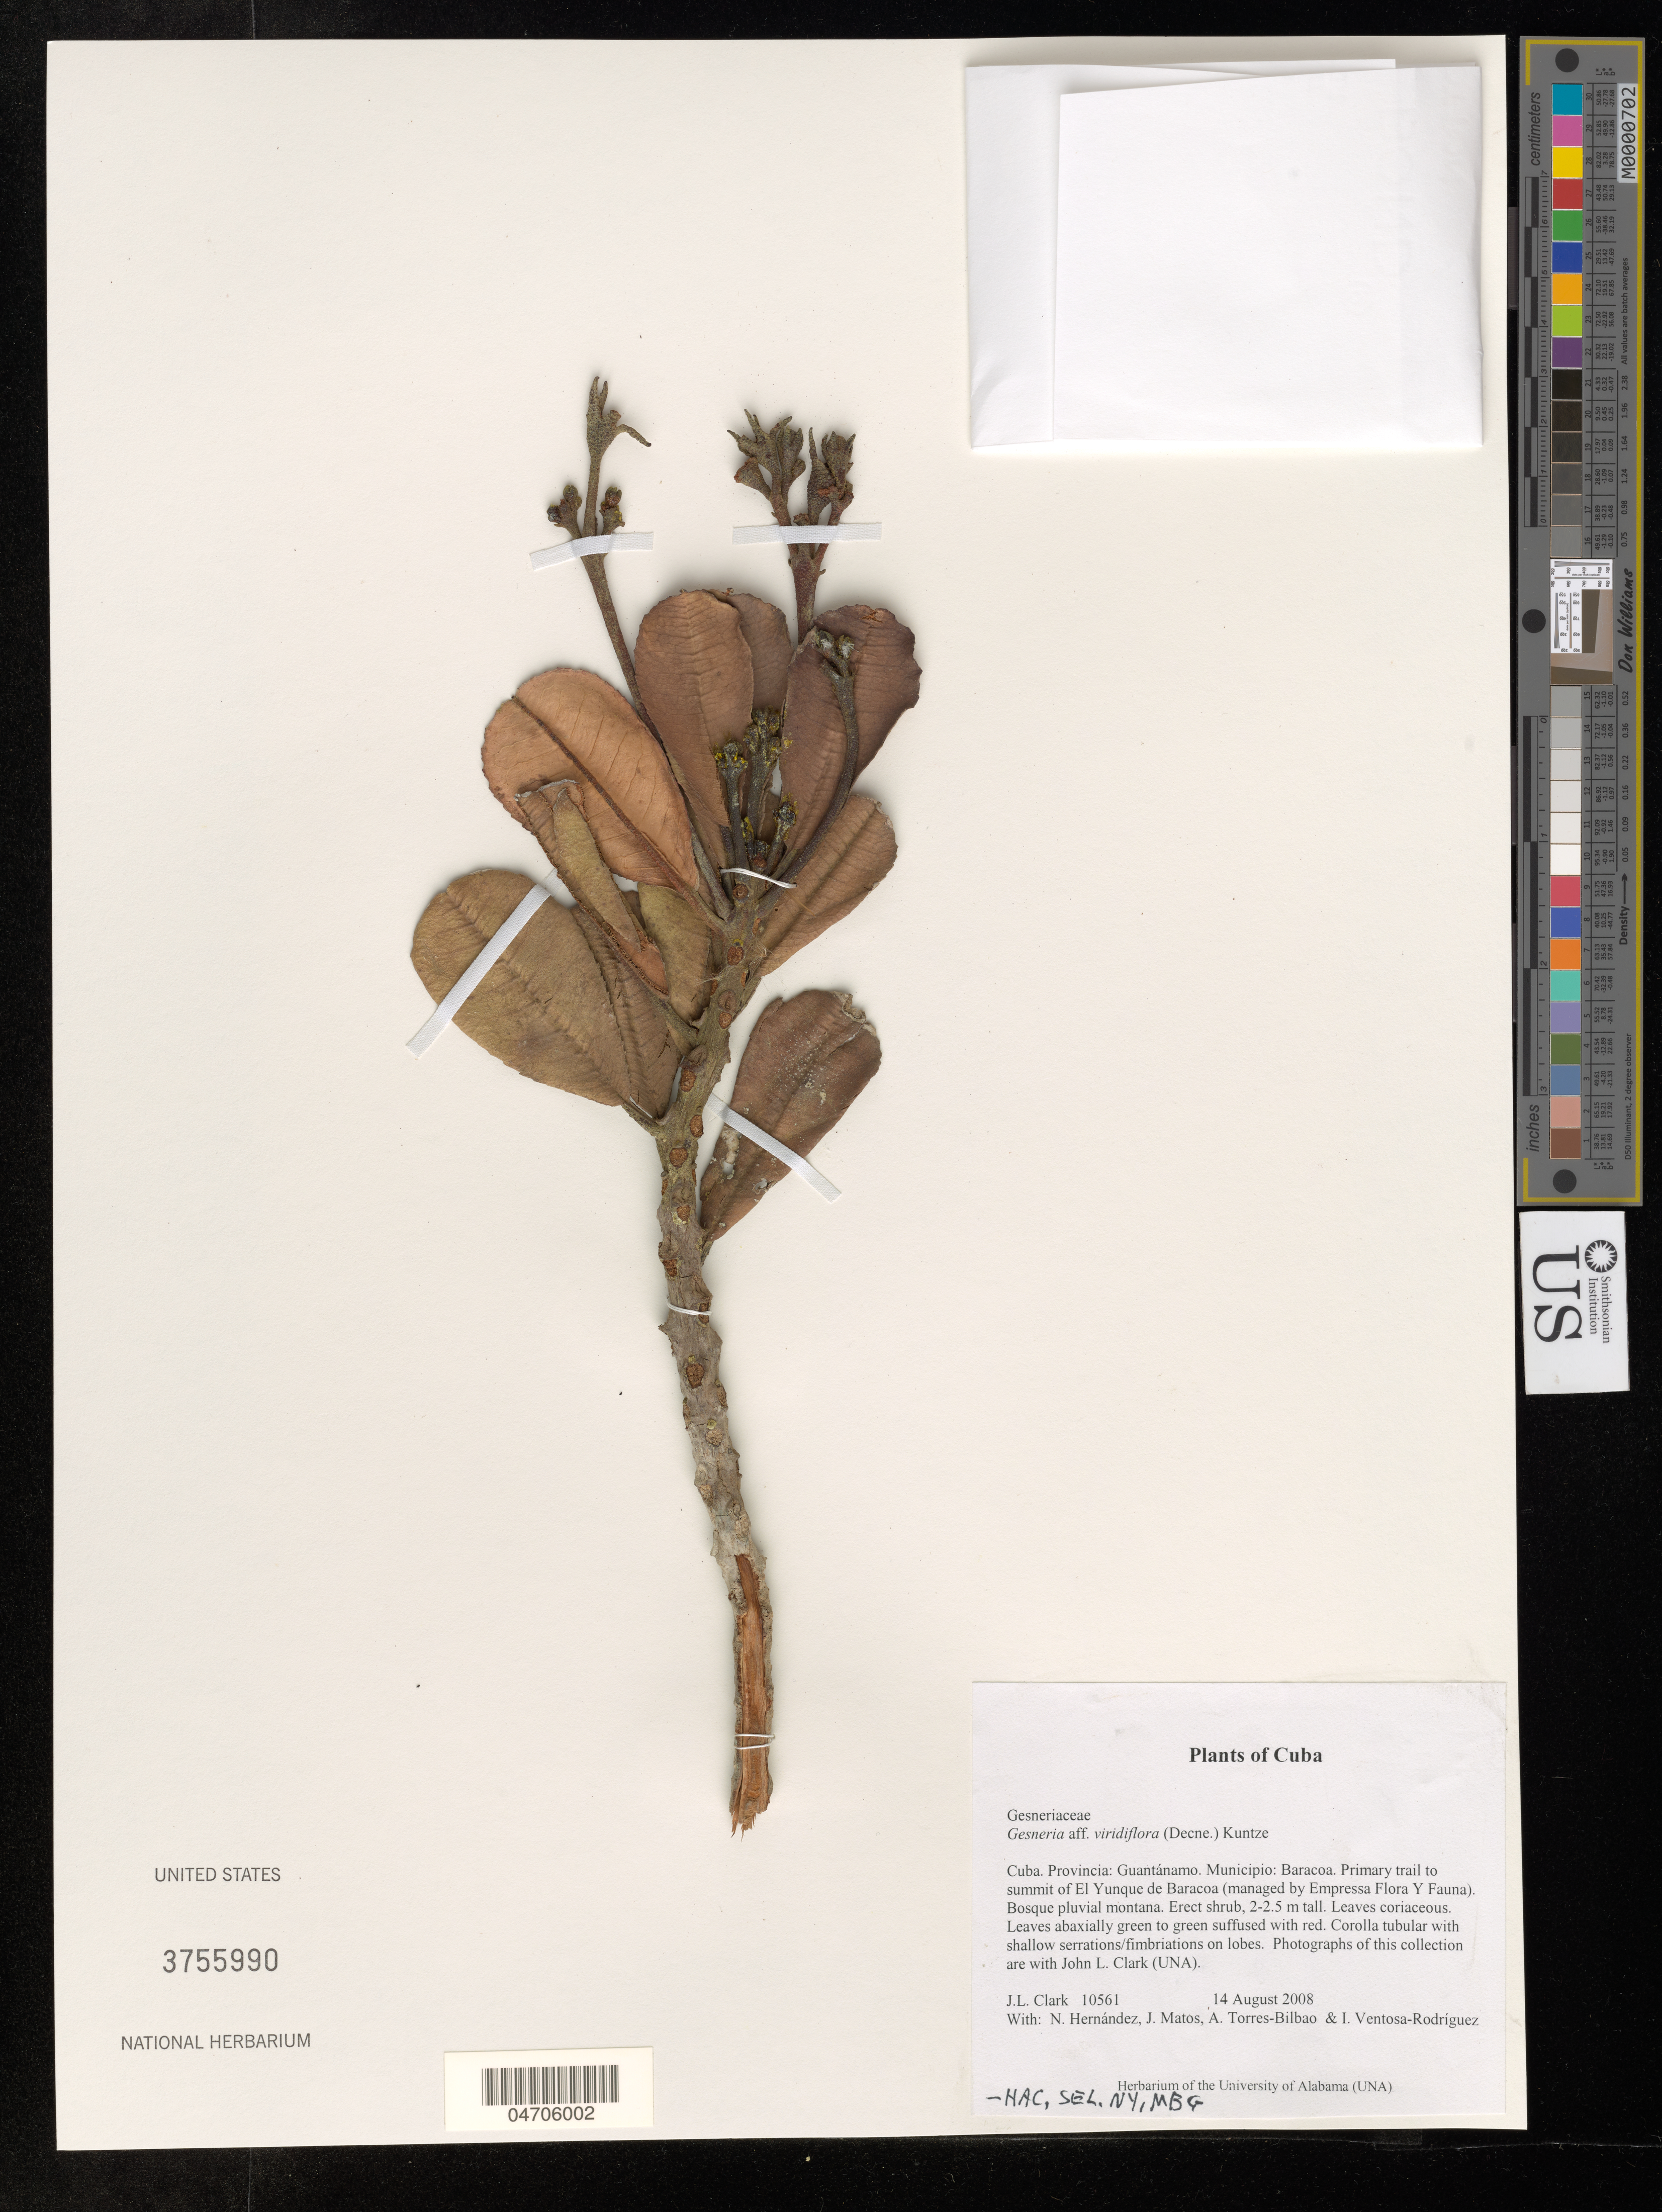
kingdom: Plantae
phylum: Tracheophyta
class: Magnoliopsida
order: Lamiales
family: Gesneriaceae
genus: Gesneria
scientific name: Gesneria viridiflora var. obovata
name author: C.V. Morton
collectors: J. L. Clark, N. Hernandez, J. Matos, A. Torres-Bilbao & I. Ventosa-Rodríguez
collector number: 10561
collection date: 2008-08-14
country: Cuba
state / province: Guantánamo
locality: Municipio: Baracoa. Primary trail to summit of El Yunque de Baracoa (managed by Empressa Flora Y Fauna).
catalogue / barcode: US 3755990